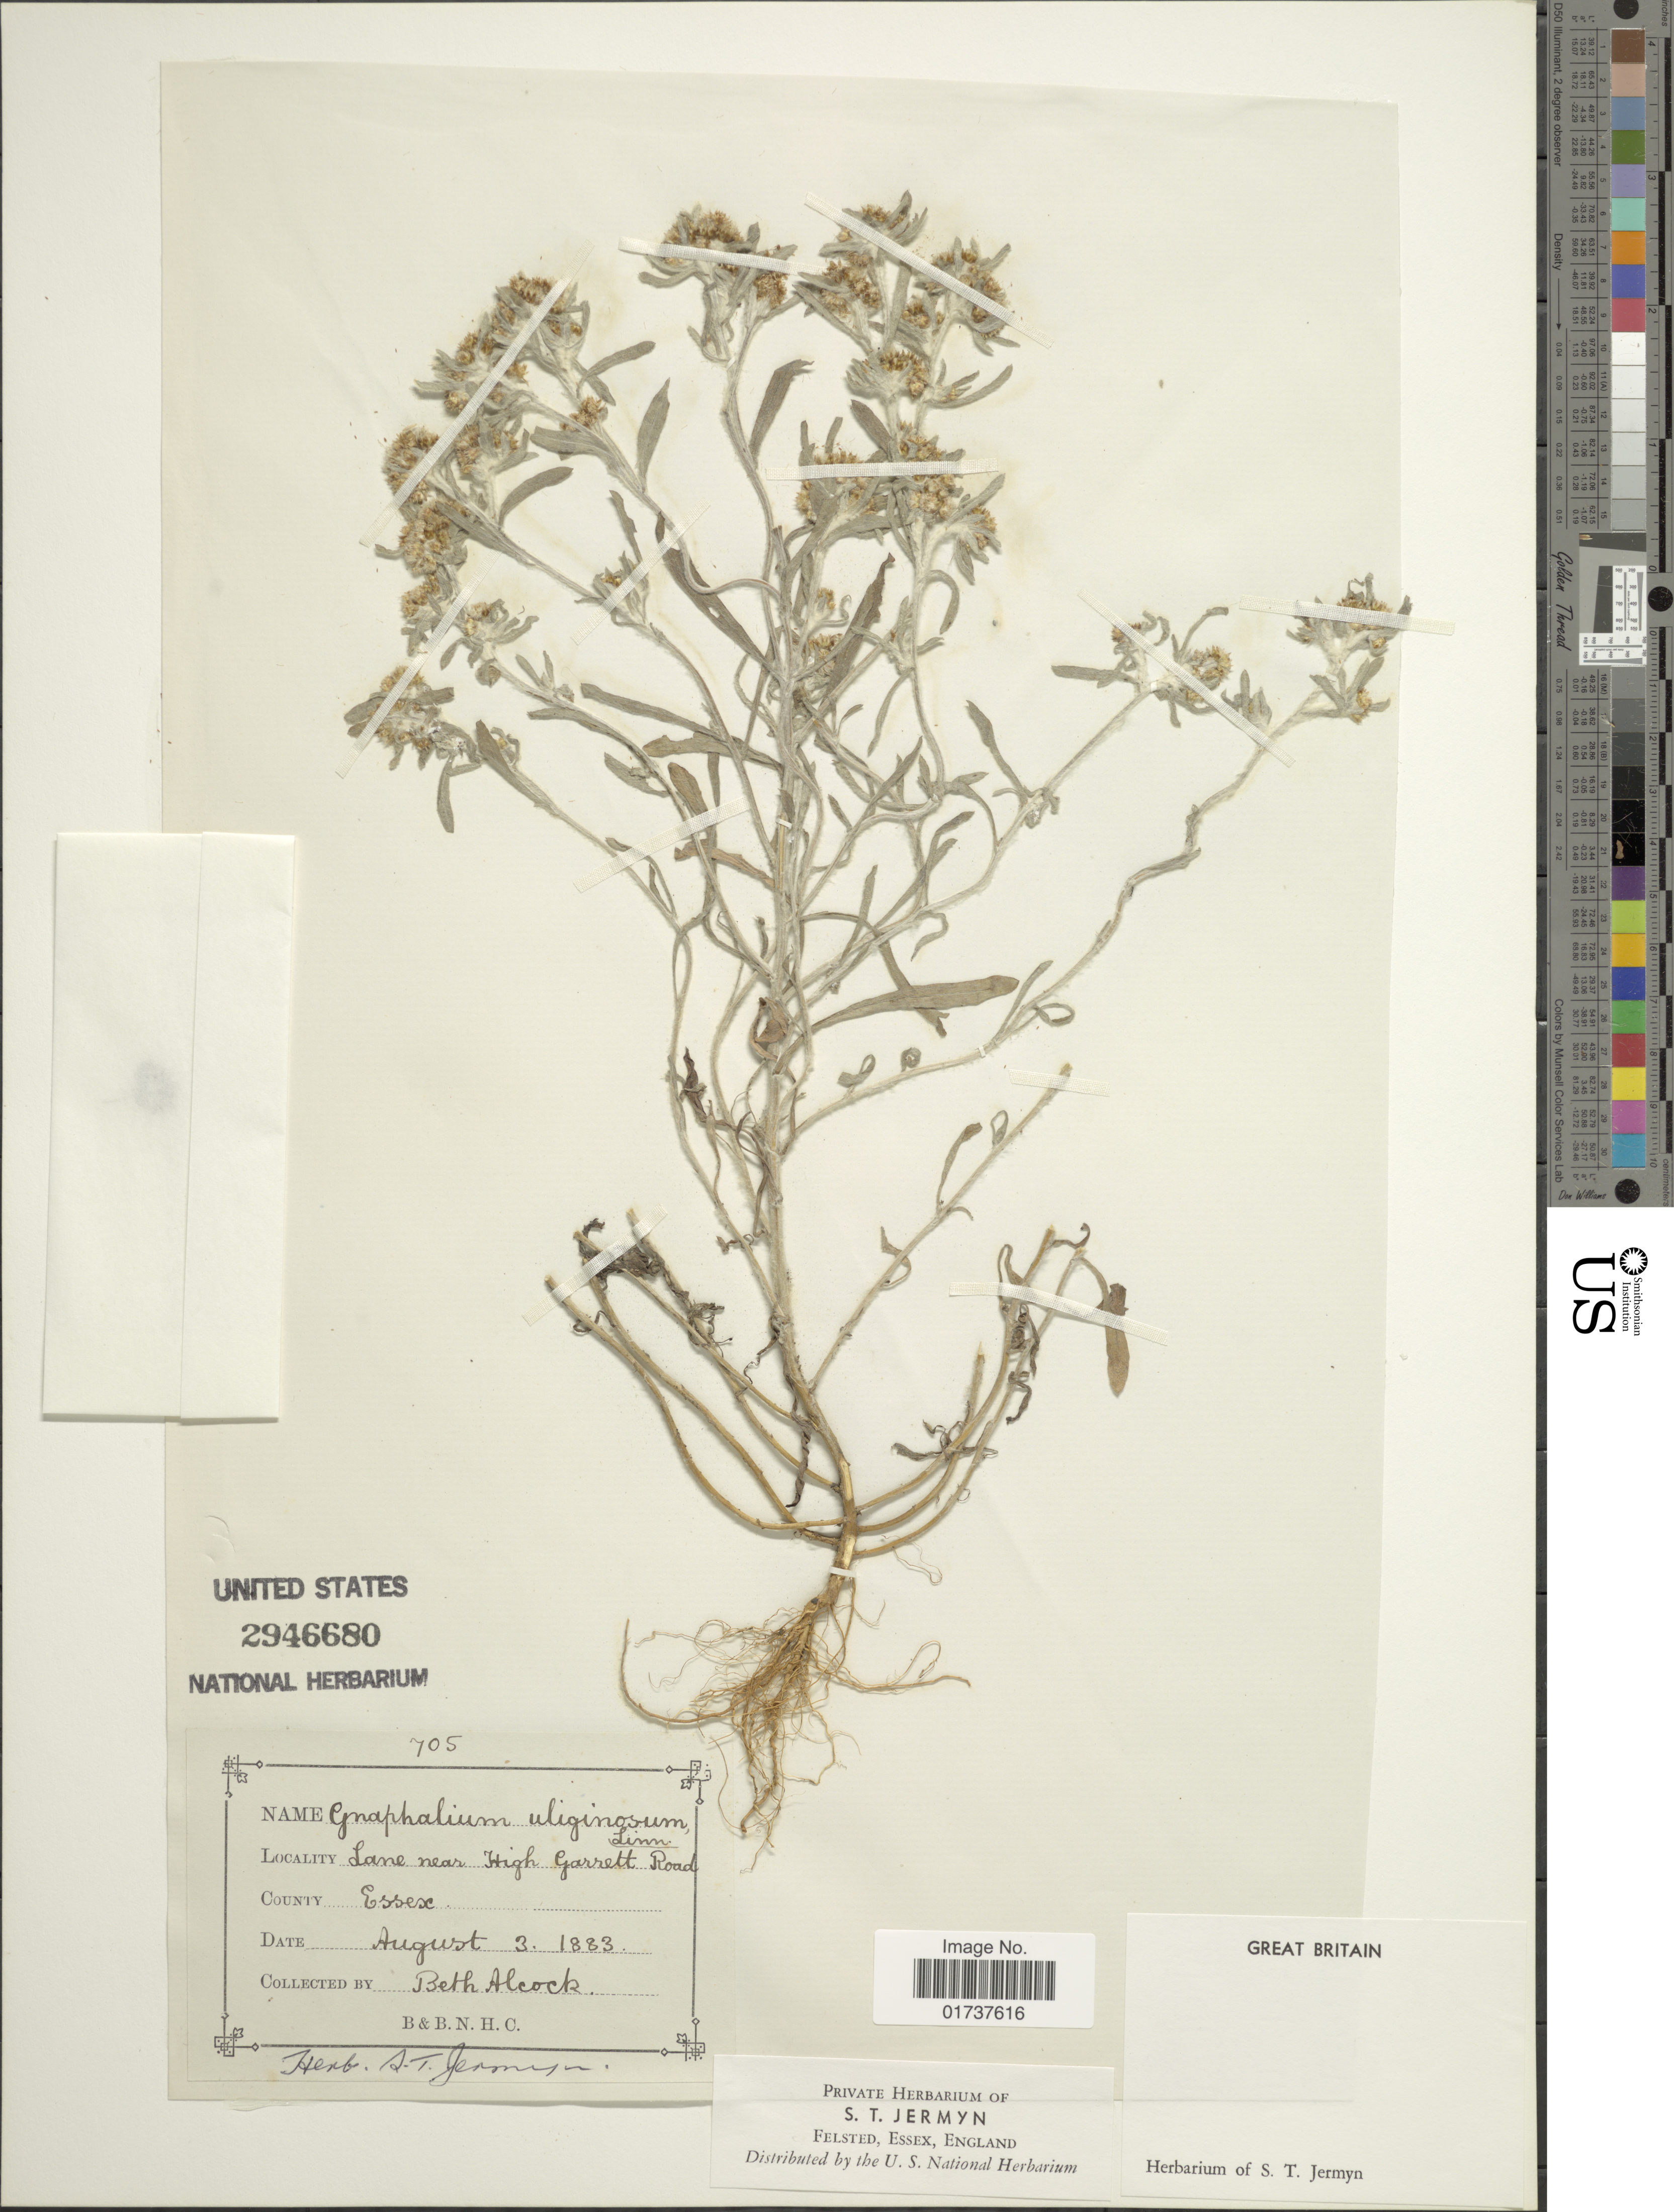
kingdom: Plantae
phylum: Tracheophyta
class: Magnoliopsida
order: Asterales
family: Asteraceae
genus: Gnaphalium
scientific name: Gnaphalium uliginosum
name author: L.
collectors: B. Alcock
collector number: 705?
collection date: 1883-08-03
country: United Kingdom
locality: Lane near High Garrett Road, Essex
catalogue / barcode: US 2946680